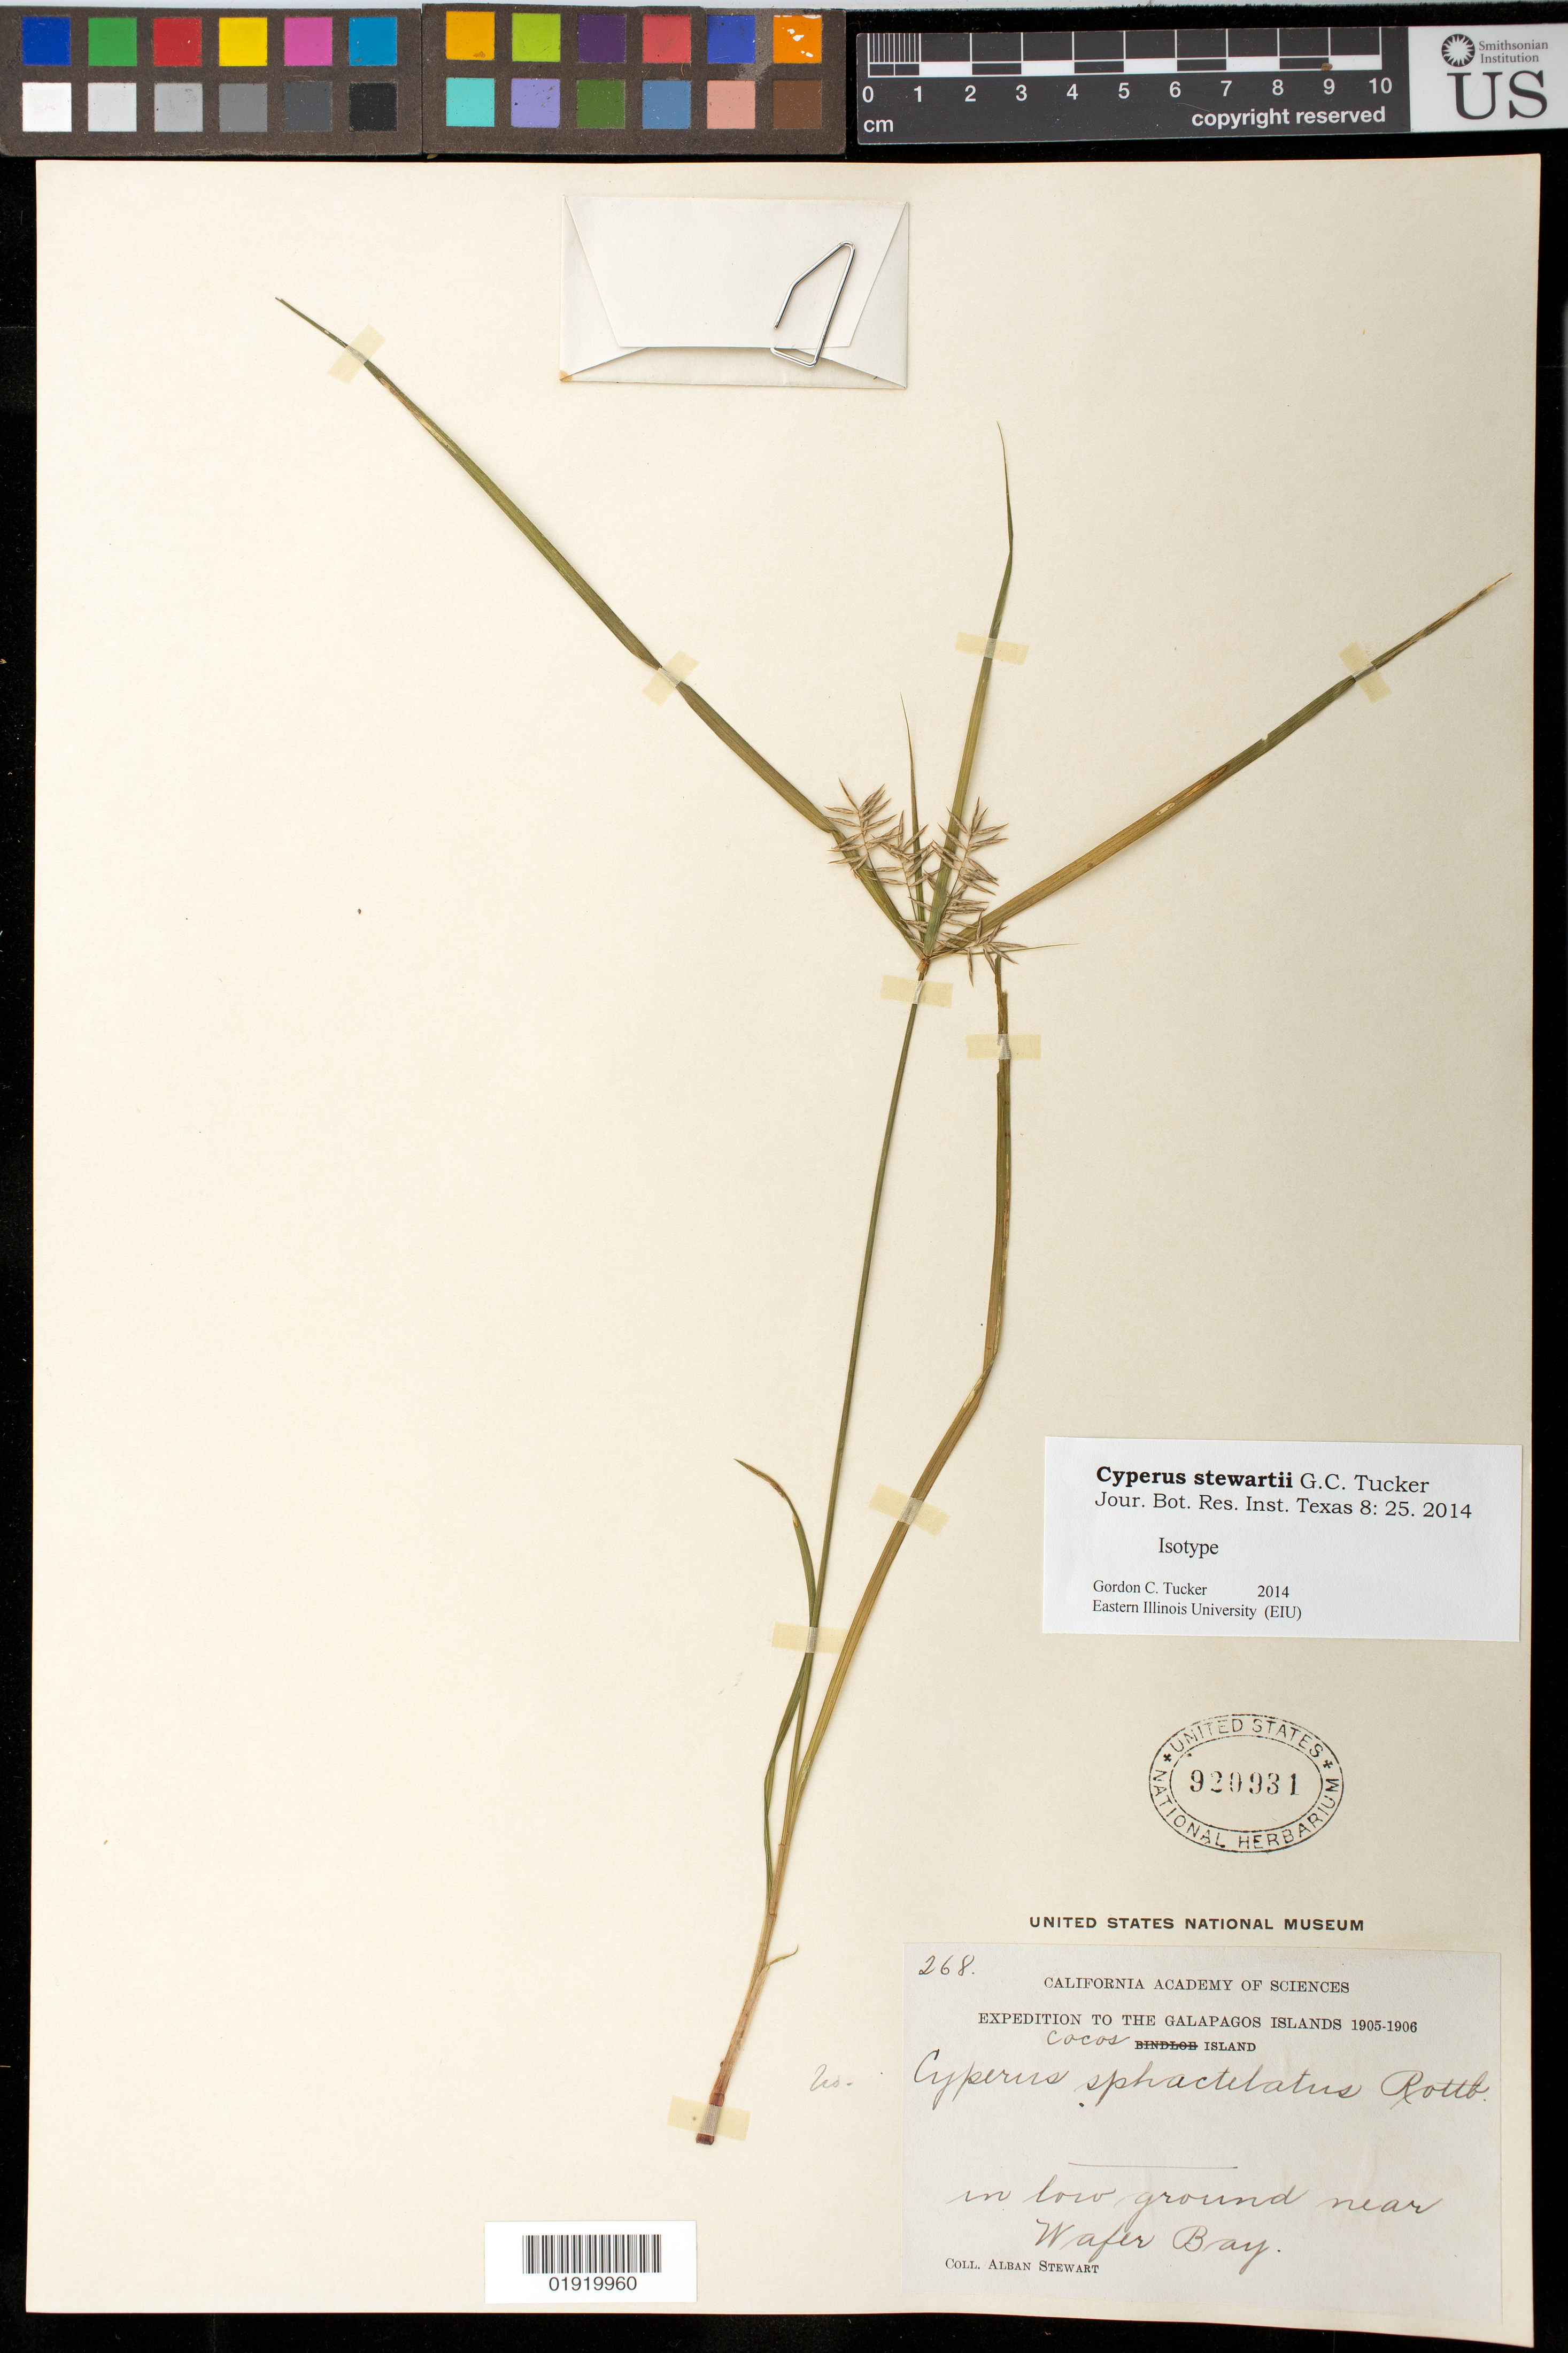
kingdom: Plantae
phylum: Tracheophyta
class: Liliopsida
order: Poales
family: Cyperaceae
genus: Cyperus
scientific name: Cyperus stewartii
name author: G.C. Tucker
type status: Isotype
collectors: A. Stewart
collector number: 268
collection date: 1905/1906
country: Costa Rica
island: Cocos Island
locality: Cocos Island, near Wafer Bay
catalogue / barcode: US 920931